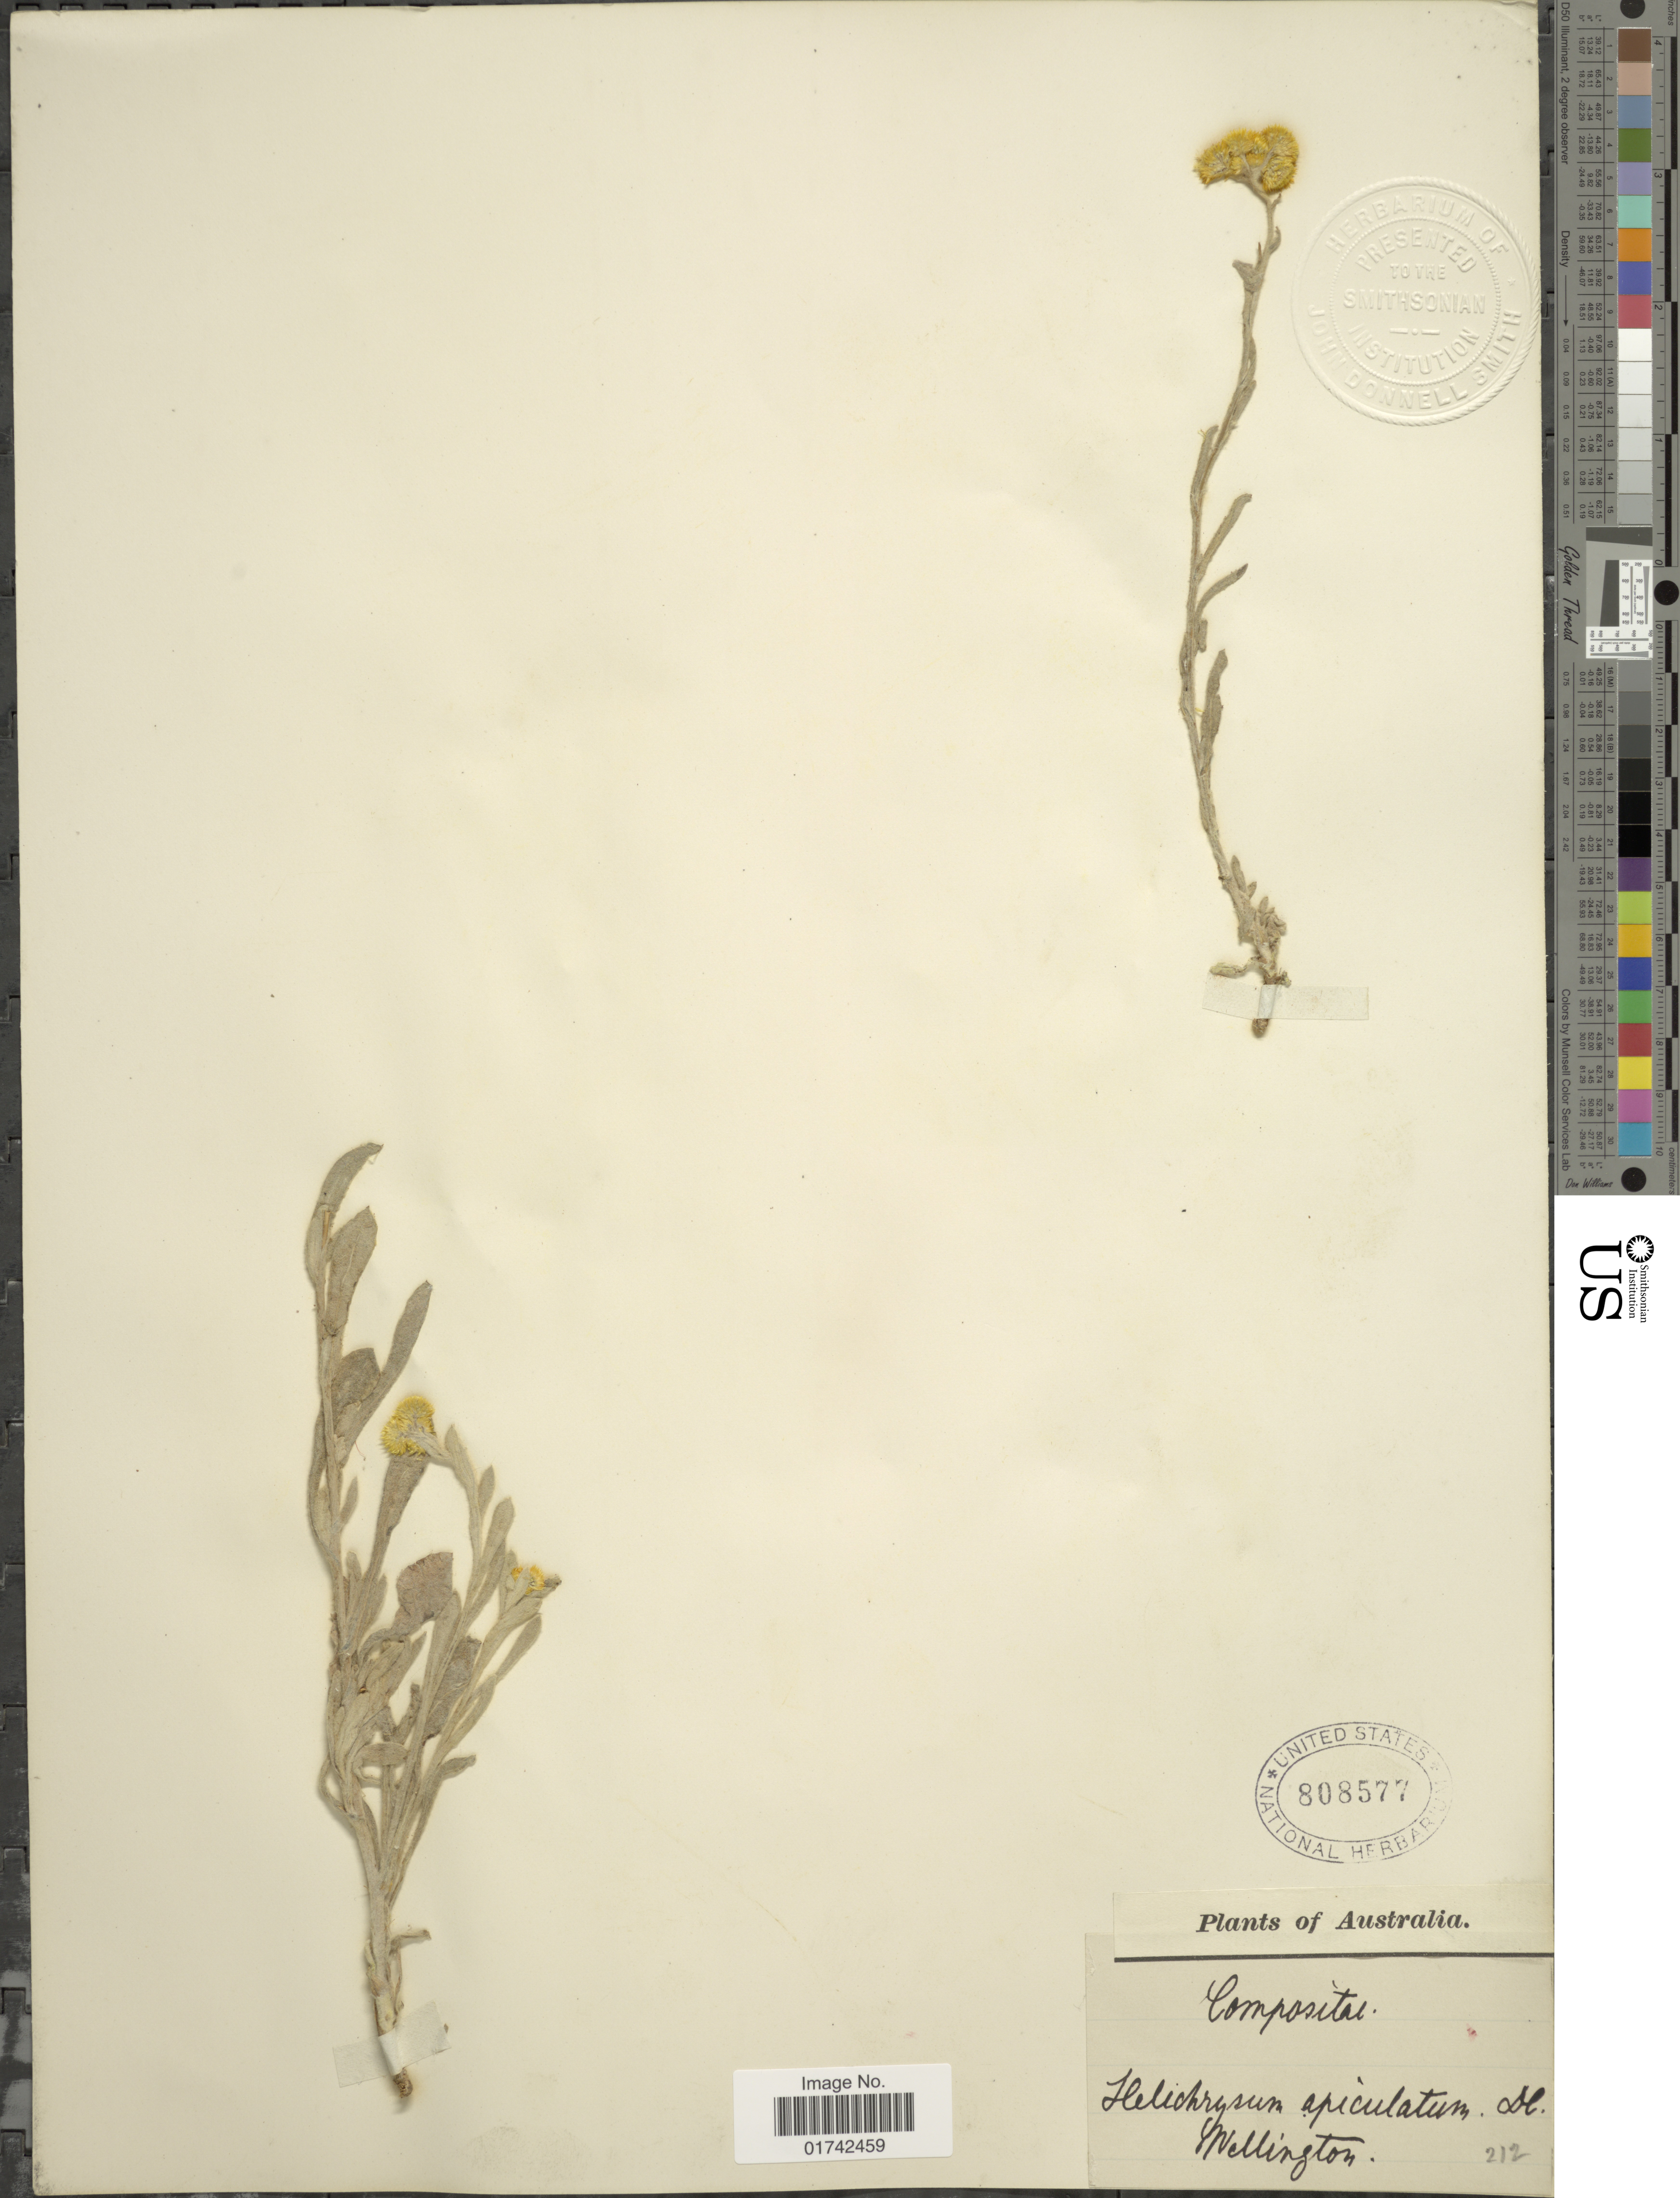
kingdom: Plantae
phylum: Tracheophyta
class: Magnoliopsida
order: Asterales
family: Asteraceae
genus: Helichrysum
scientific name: Helichrysum apiculatum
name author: (Labill.) D. Don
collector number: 212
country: New Zealand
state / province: Wellington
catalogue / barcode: US 808577